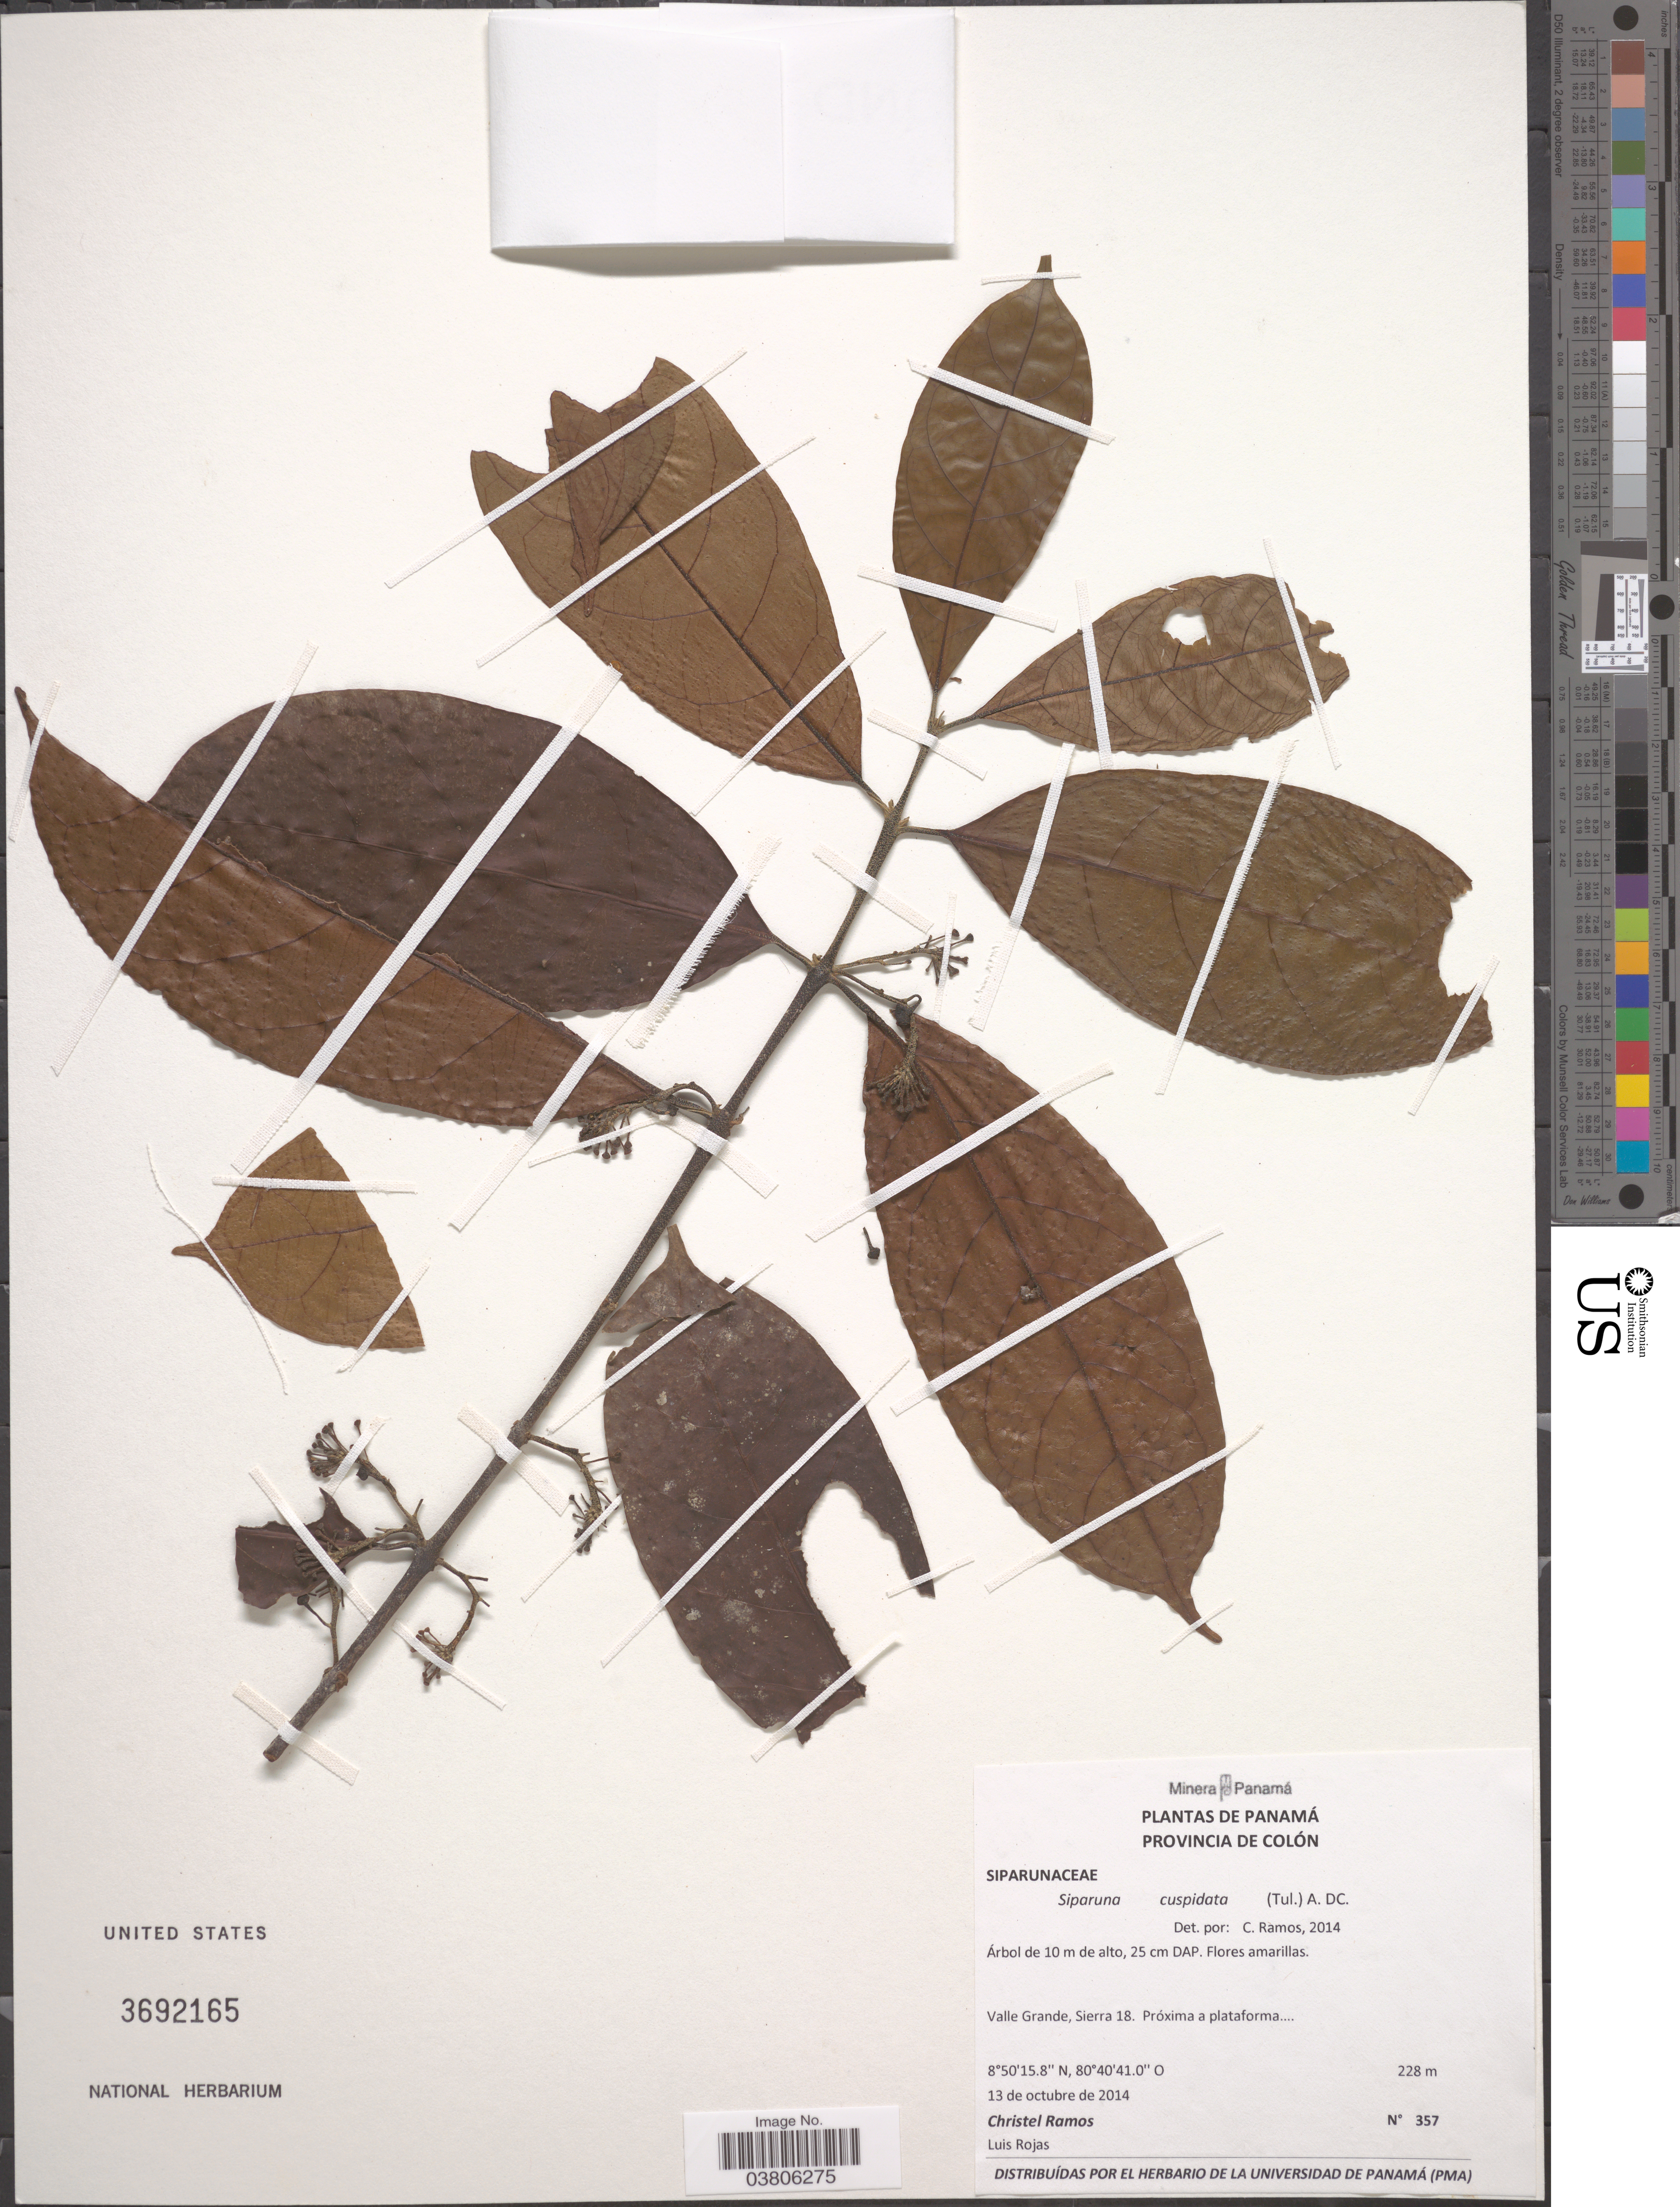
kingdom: Plantae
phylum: Tracheophyta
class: Magnoliopsida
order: Laurales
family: Siparunaceae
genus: Siparuna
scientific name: Siparuna cuspidata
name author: (Tul.) A. DC.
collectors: C. Ramos & L. Rojas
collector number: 357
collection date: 2014-10-13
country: Panama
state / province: Colón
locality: Valle Grande, Sierra 18.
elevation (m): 228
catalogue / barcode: US 3692165